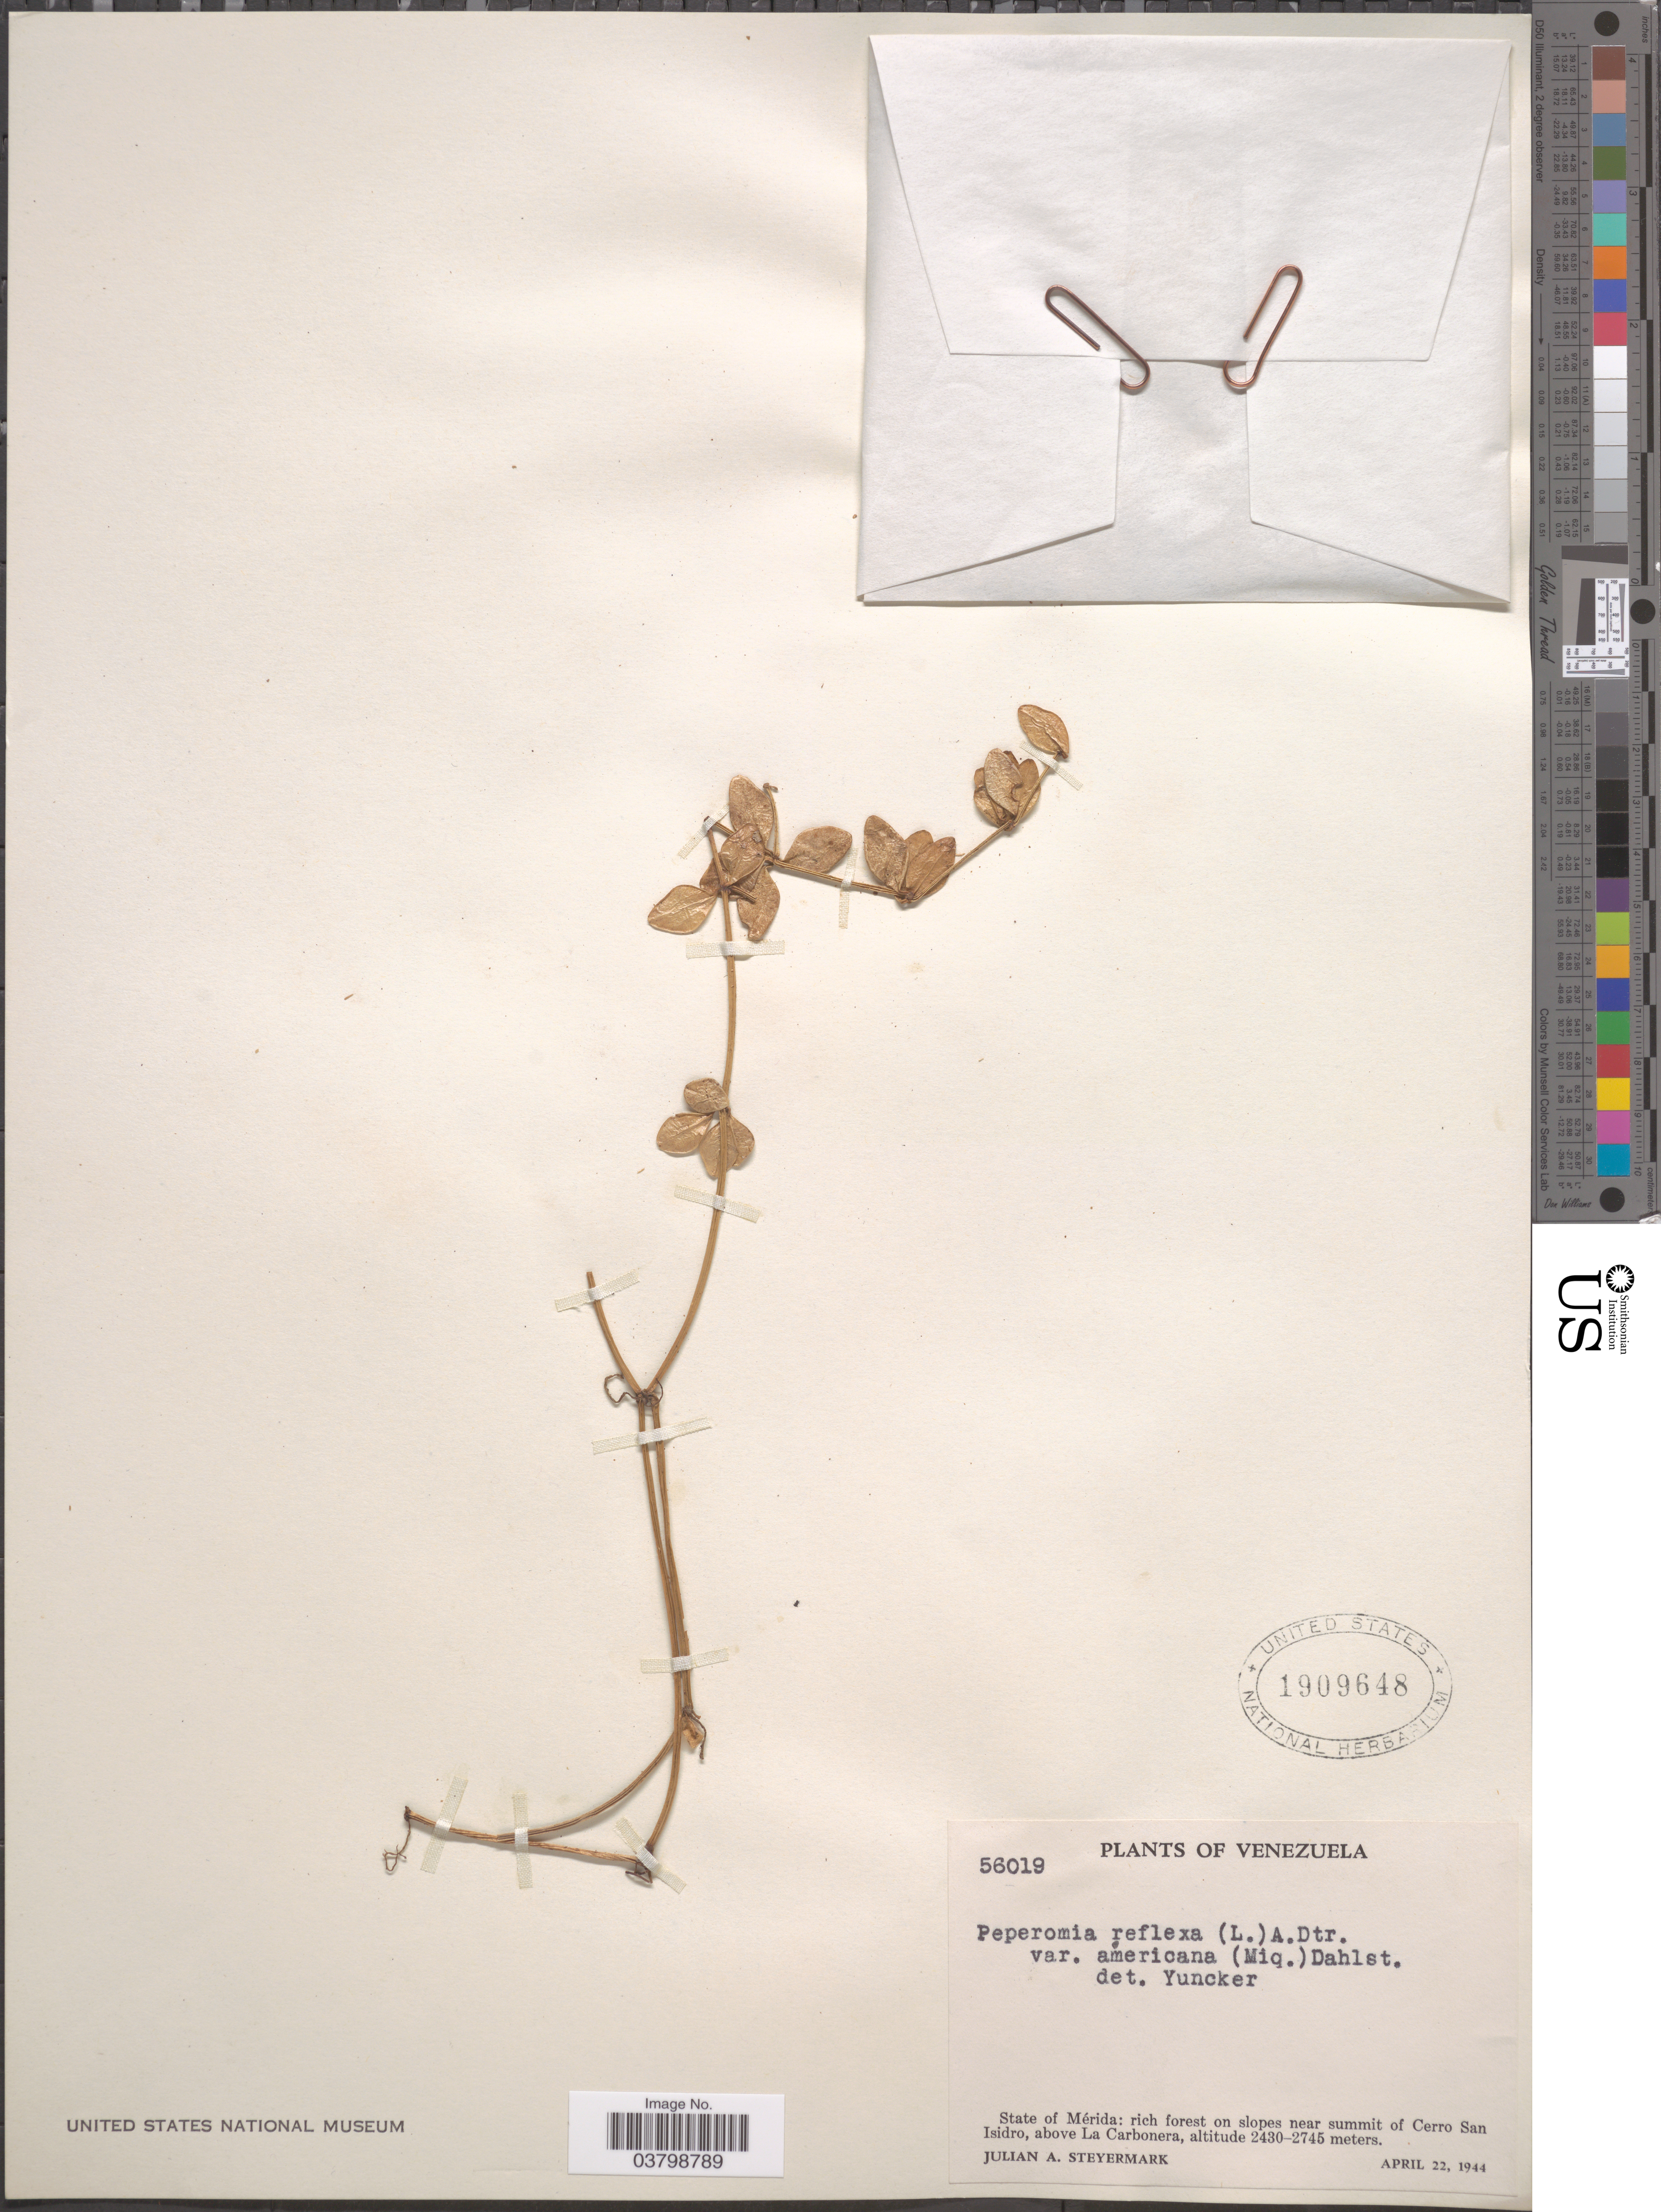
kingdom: Plantae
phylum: Tracheophyta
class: Magnoliopsida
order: Piperales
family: Piperaceae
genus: Peperomia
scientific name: Peperomia tetraphylla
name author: (G. Forst.) Hook. & Arn.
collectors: J. Steyermark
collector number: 56019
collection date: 1944-04-22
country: Venezuela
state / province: Merida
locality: Near summit of Cerro San Isidro, above La Carbonera.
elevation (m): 2430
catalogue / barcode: US 1909648